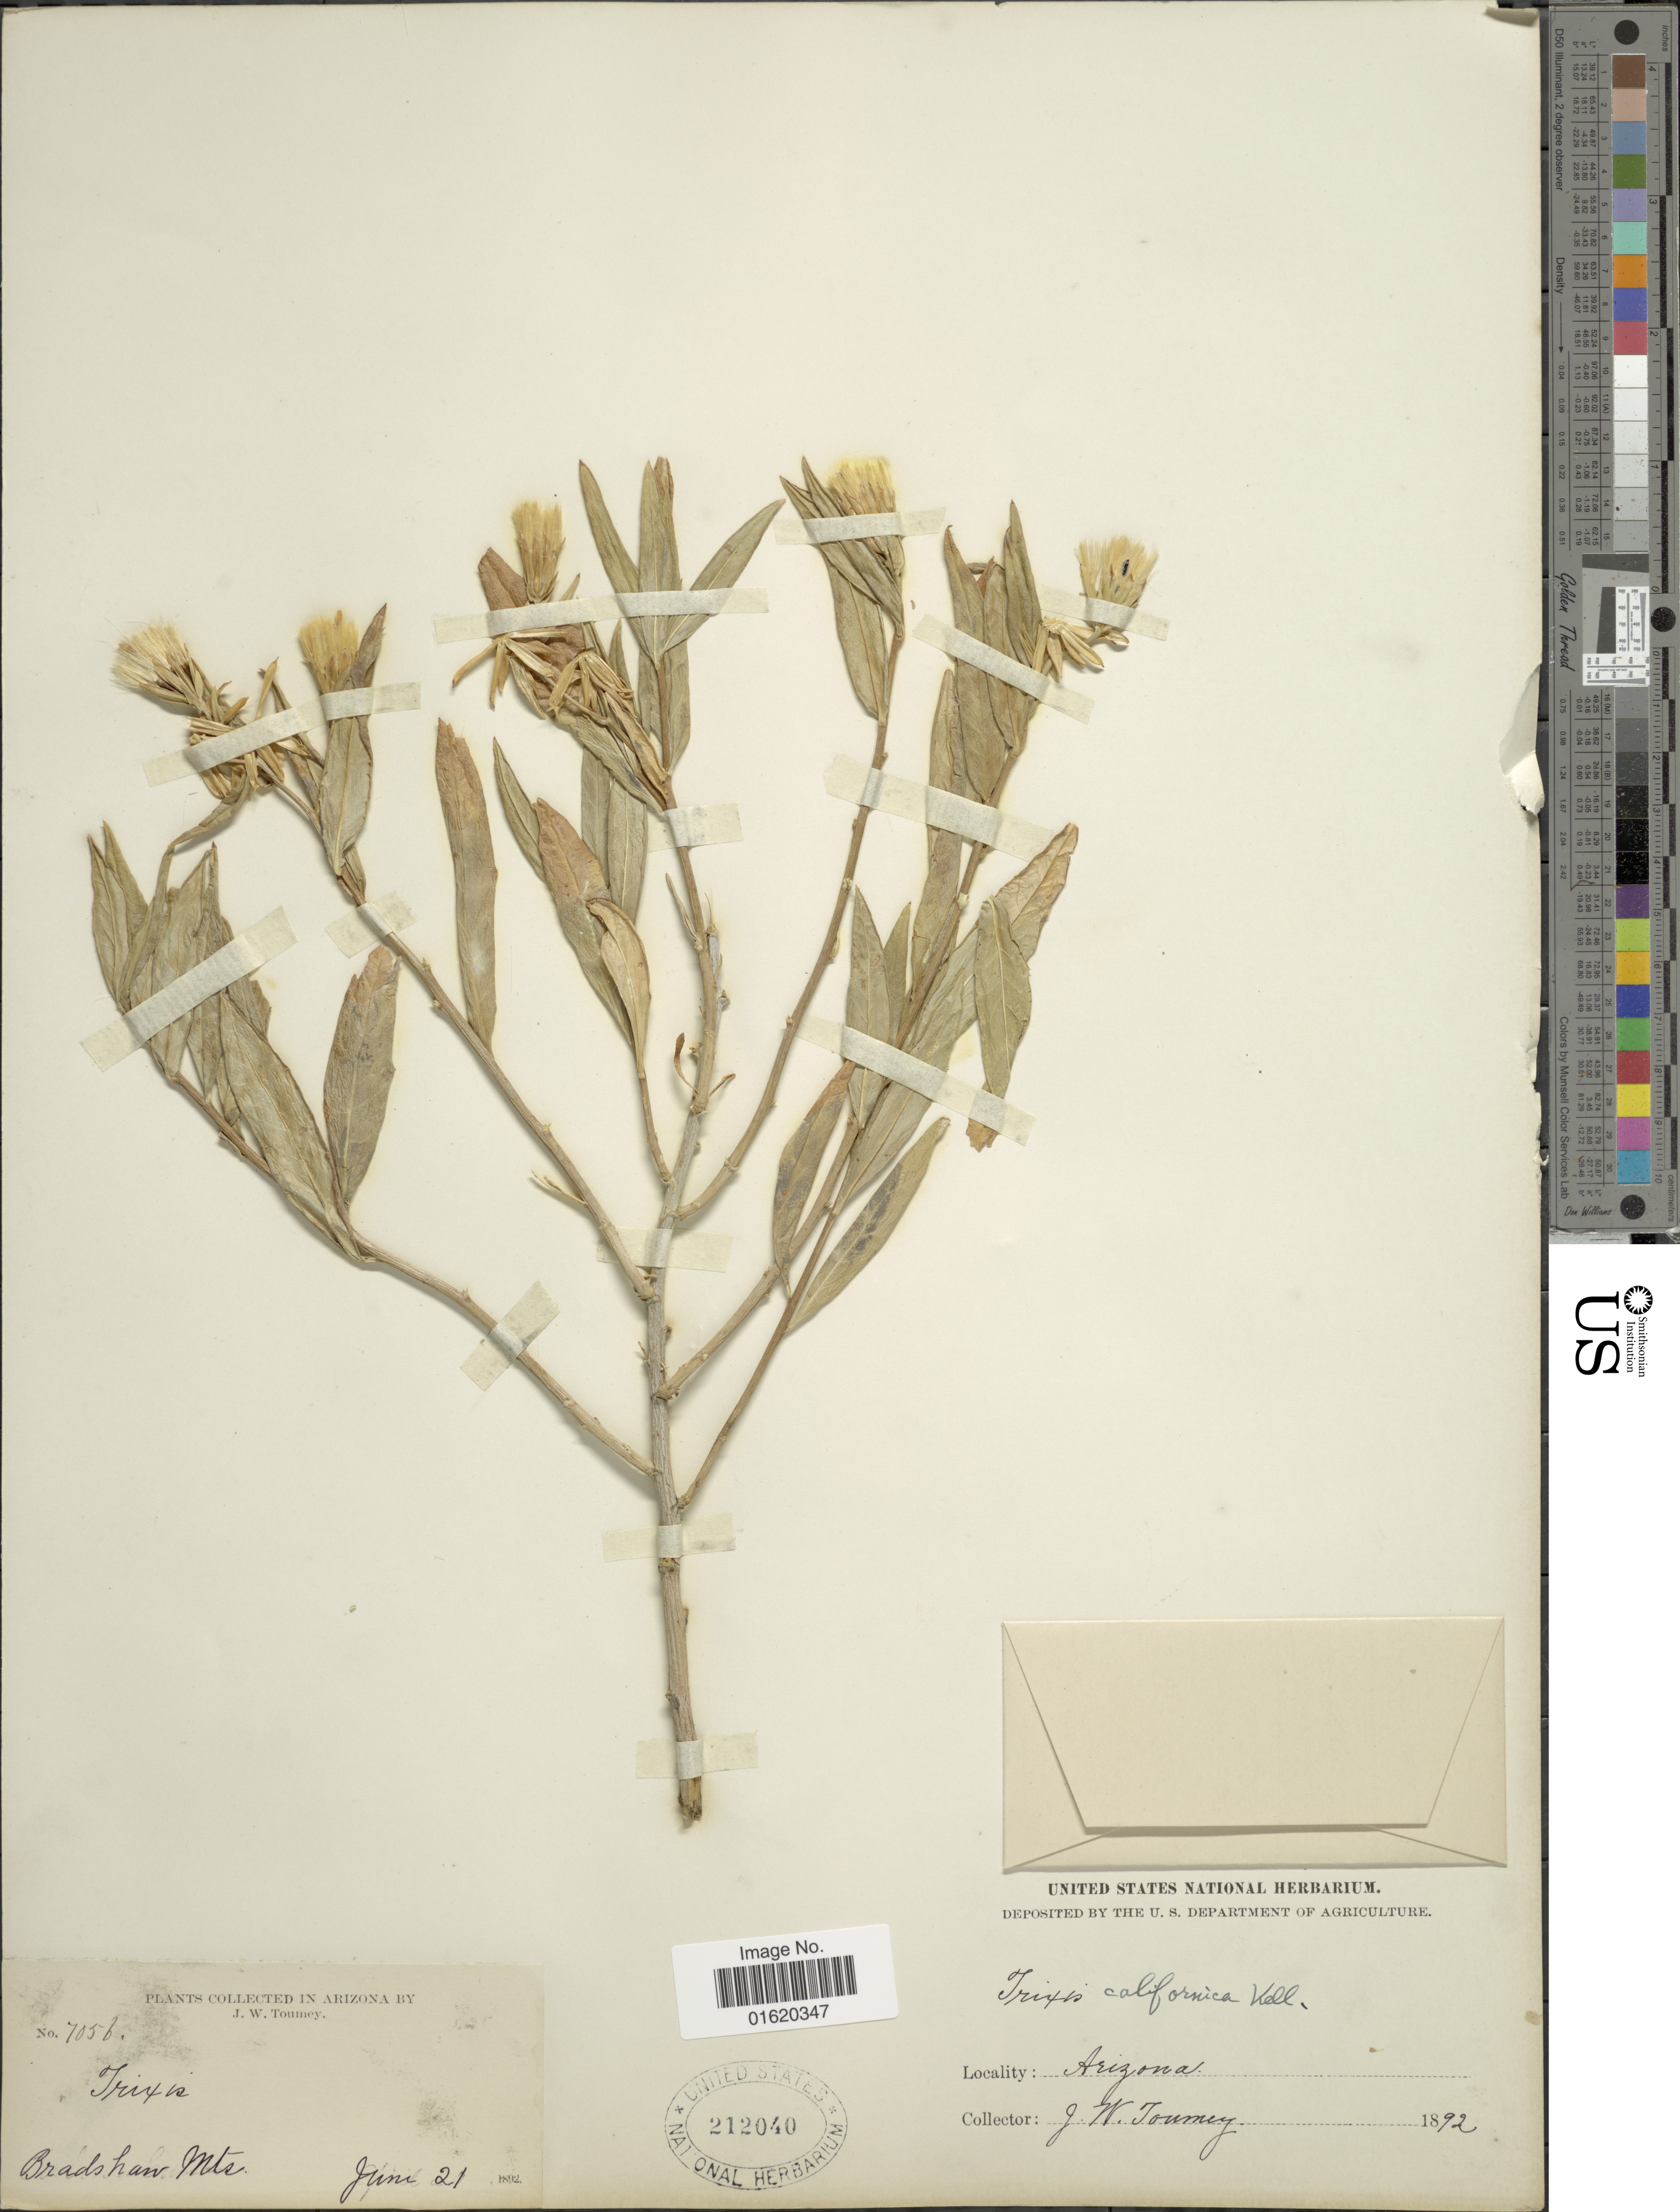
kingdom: Plantae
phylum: Tracheophyta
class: Magnoliopsida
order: Asterales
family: Asteraceae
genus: Trixis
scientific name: Trixis californica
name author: Kellogg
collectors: J. W. Toumey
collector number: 1056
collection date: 1892-06-21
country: United States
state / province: Arizona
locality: Bradshaw Mts.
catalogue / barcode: US 212040